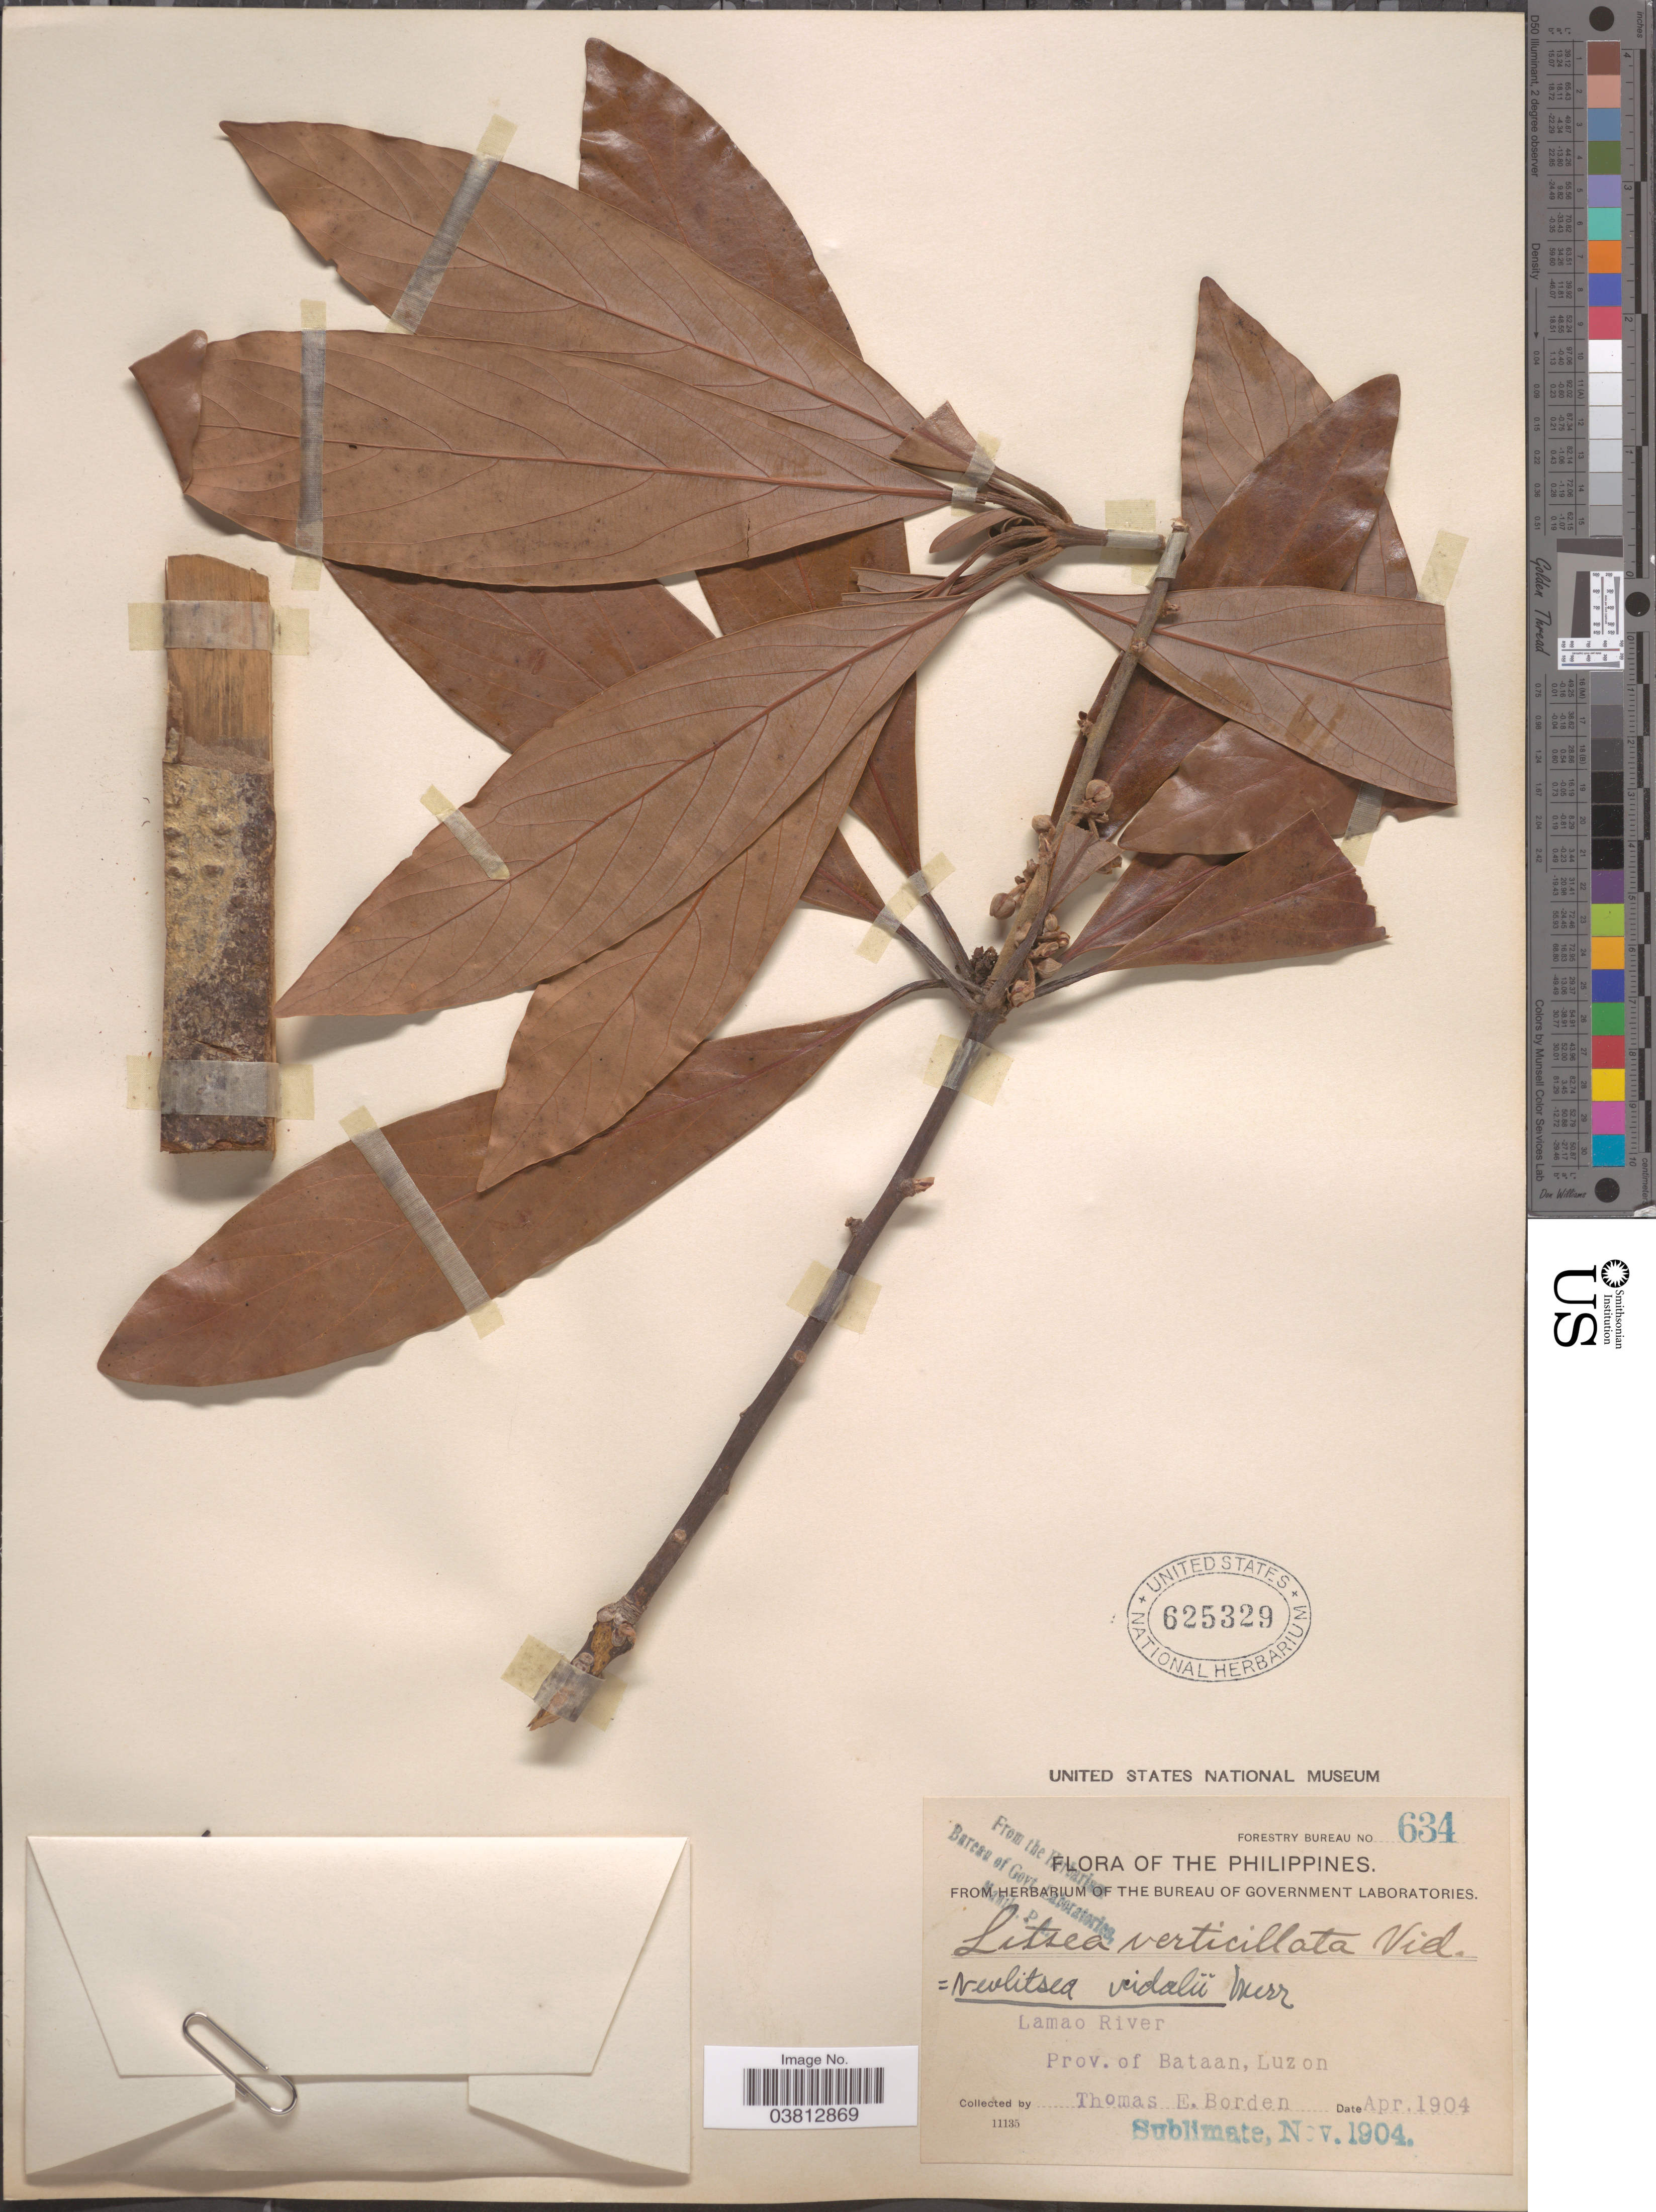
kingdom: Plantae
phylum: Tracheophyta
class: Magnoliopsida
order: Laurales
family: Lauraceae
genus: Neolitsea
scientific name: Neolitsea vidalii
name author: Merr.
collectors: T. E. Borden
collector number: Forestry Bureau 634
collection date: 1904-04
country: Philippines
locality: Lamao River, Prov. of Bataan, Luzon.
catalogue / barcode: US 625329